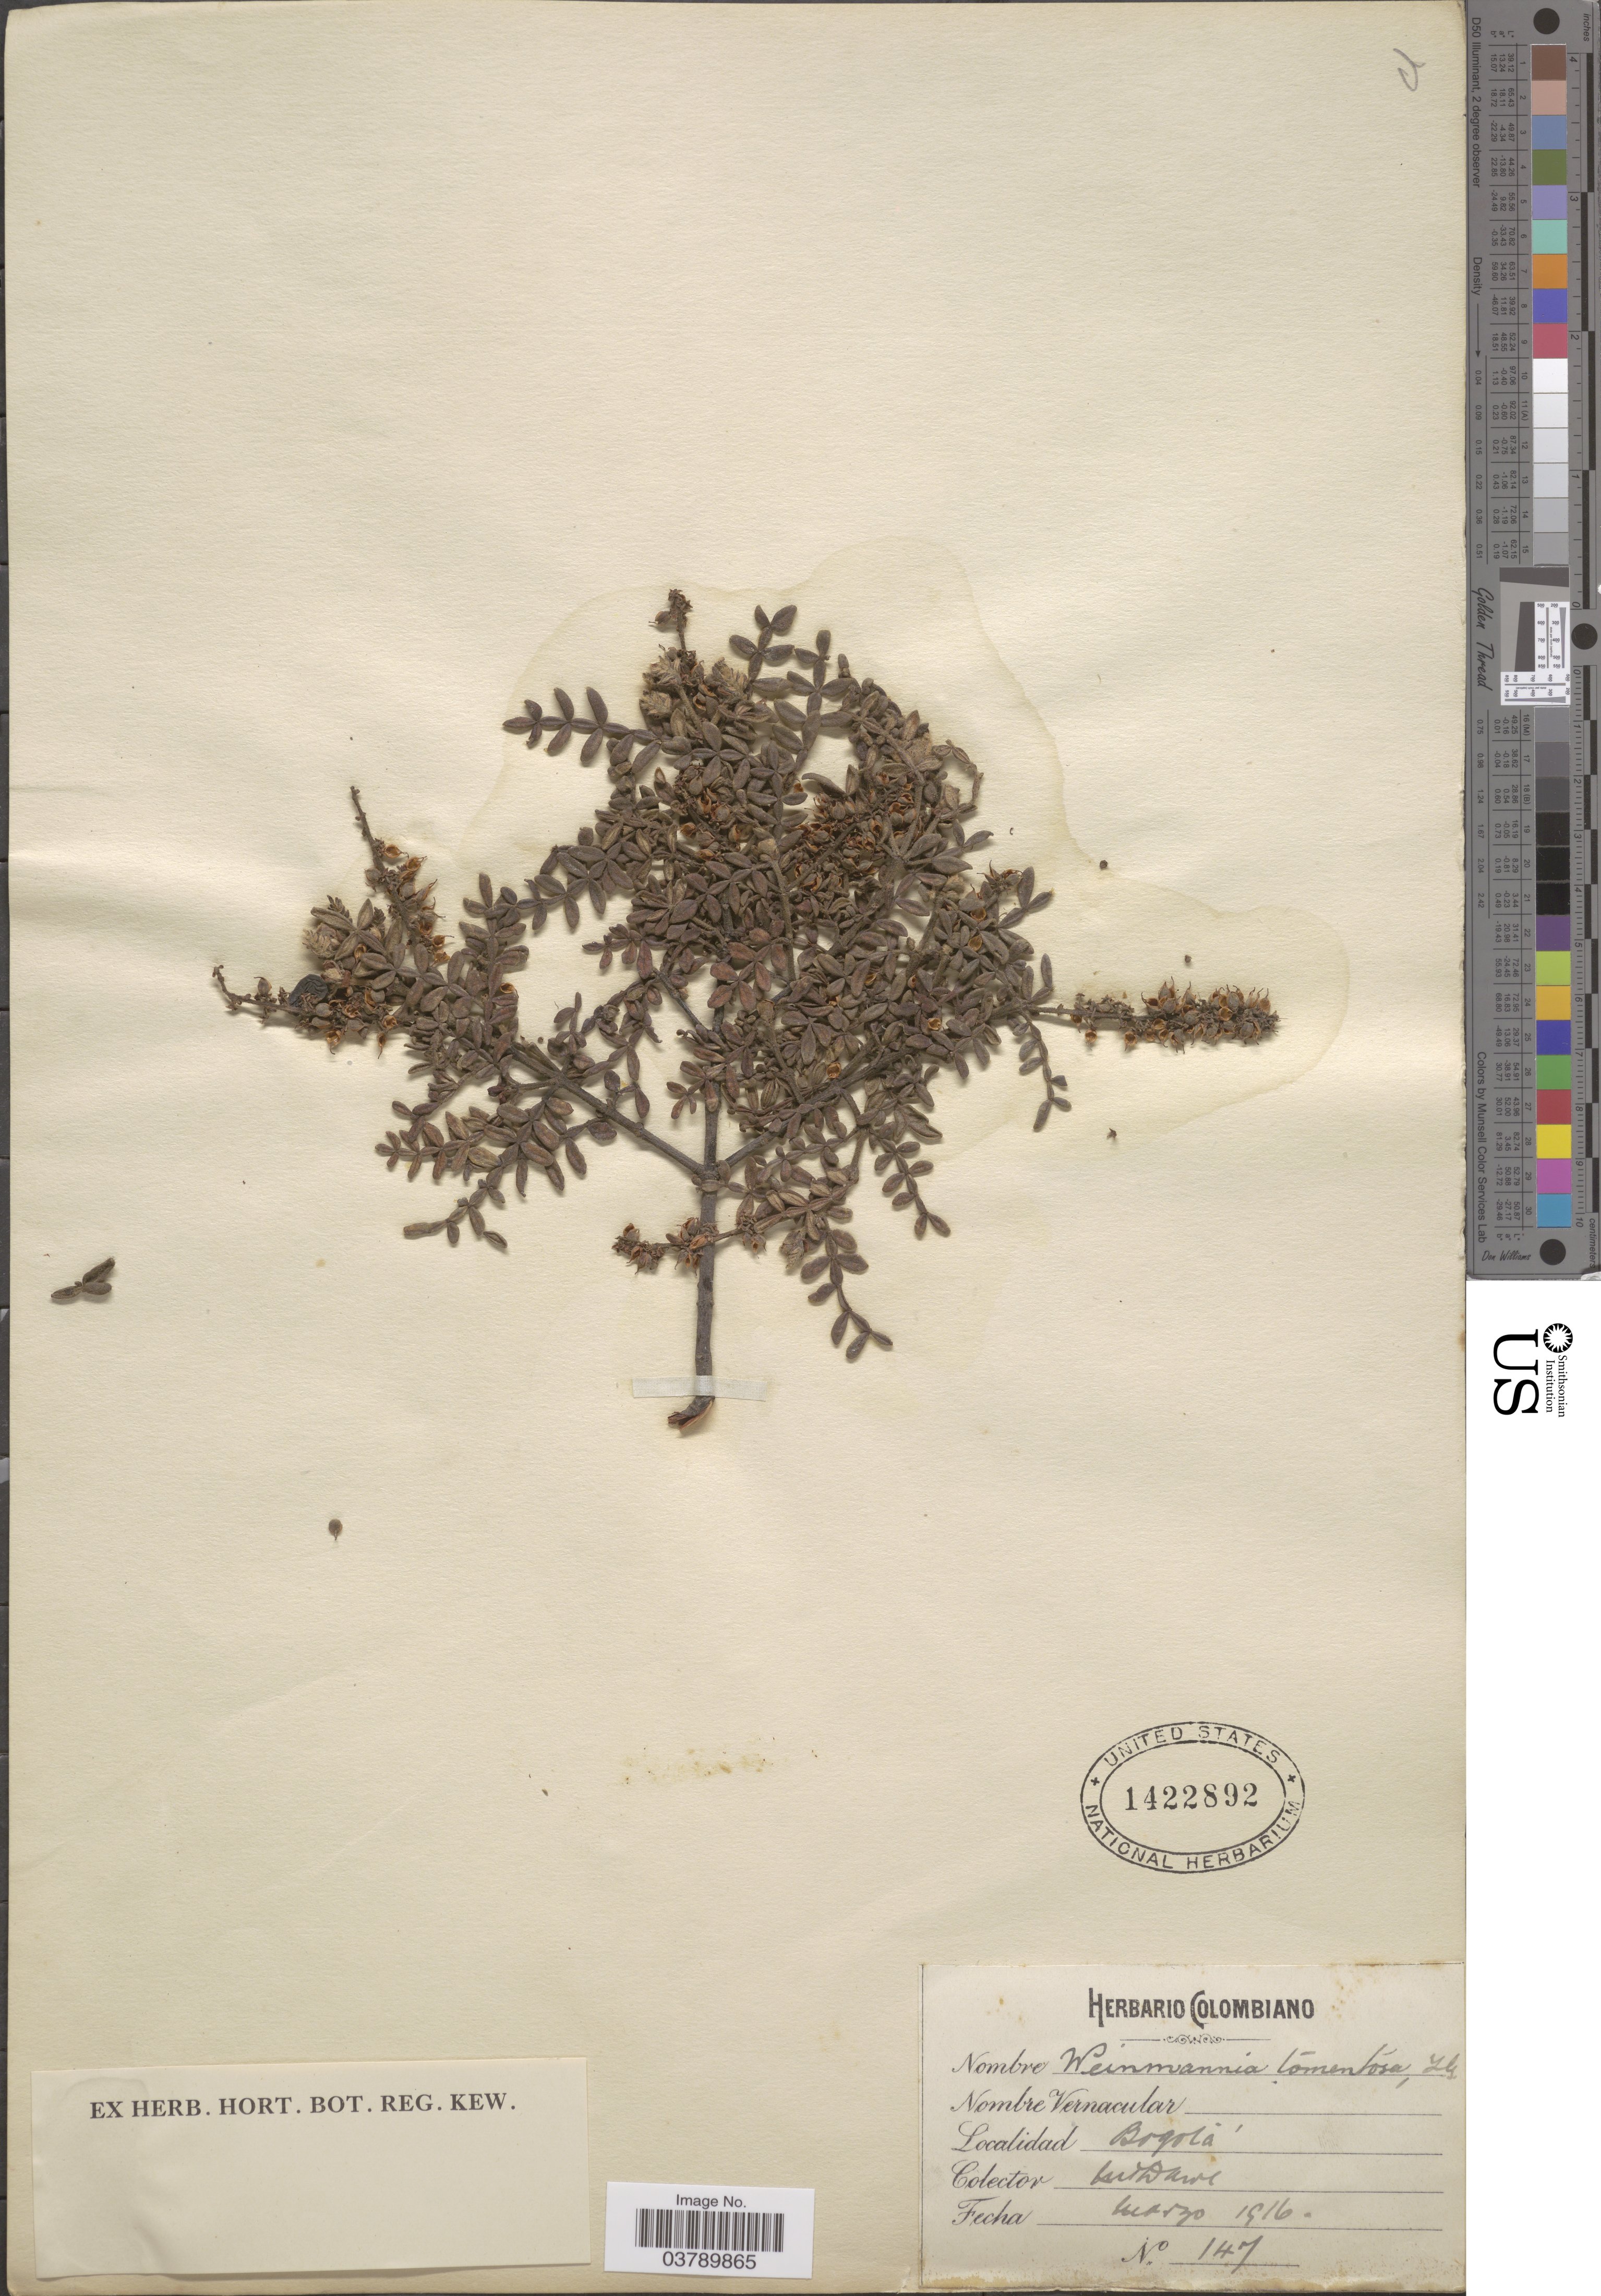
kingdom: Plantae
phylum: Tracheophyta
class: Magnoliopsida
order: Oxalidales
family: Cunoniaceae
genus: Weinmannia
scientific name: Weinmannia tomentosa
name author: L.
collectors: M. T. Dawe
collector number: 147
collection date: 1916-03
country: Colombia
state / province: Bogota D.C.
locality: Bogotá.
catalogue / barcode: US 1422892